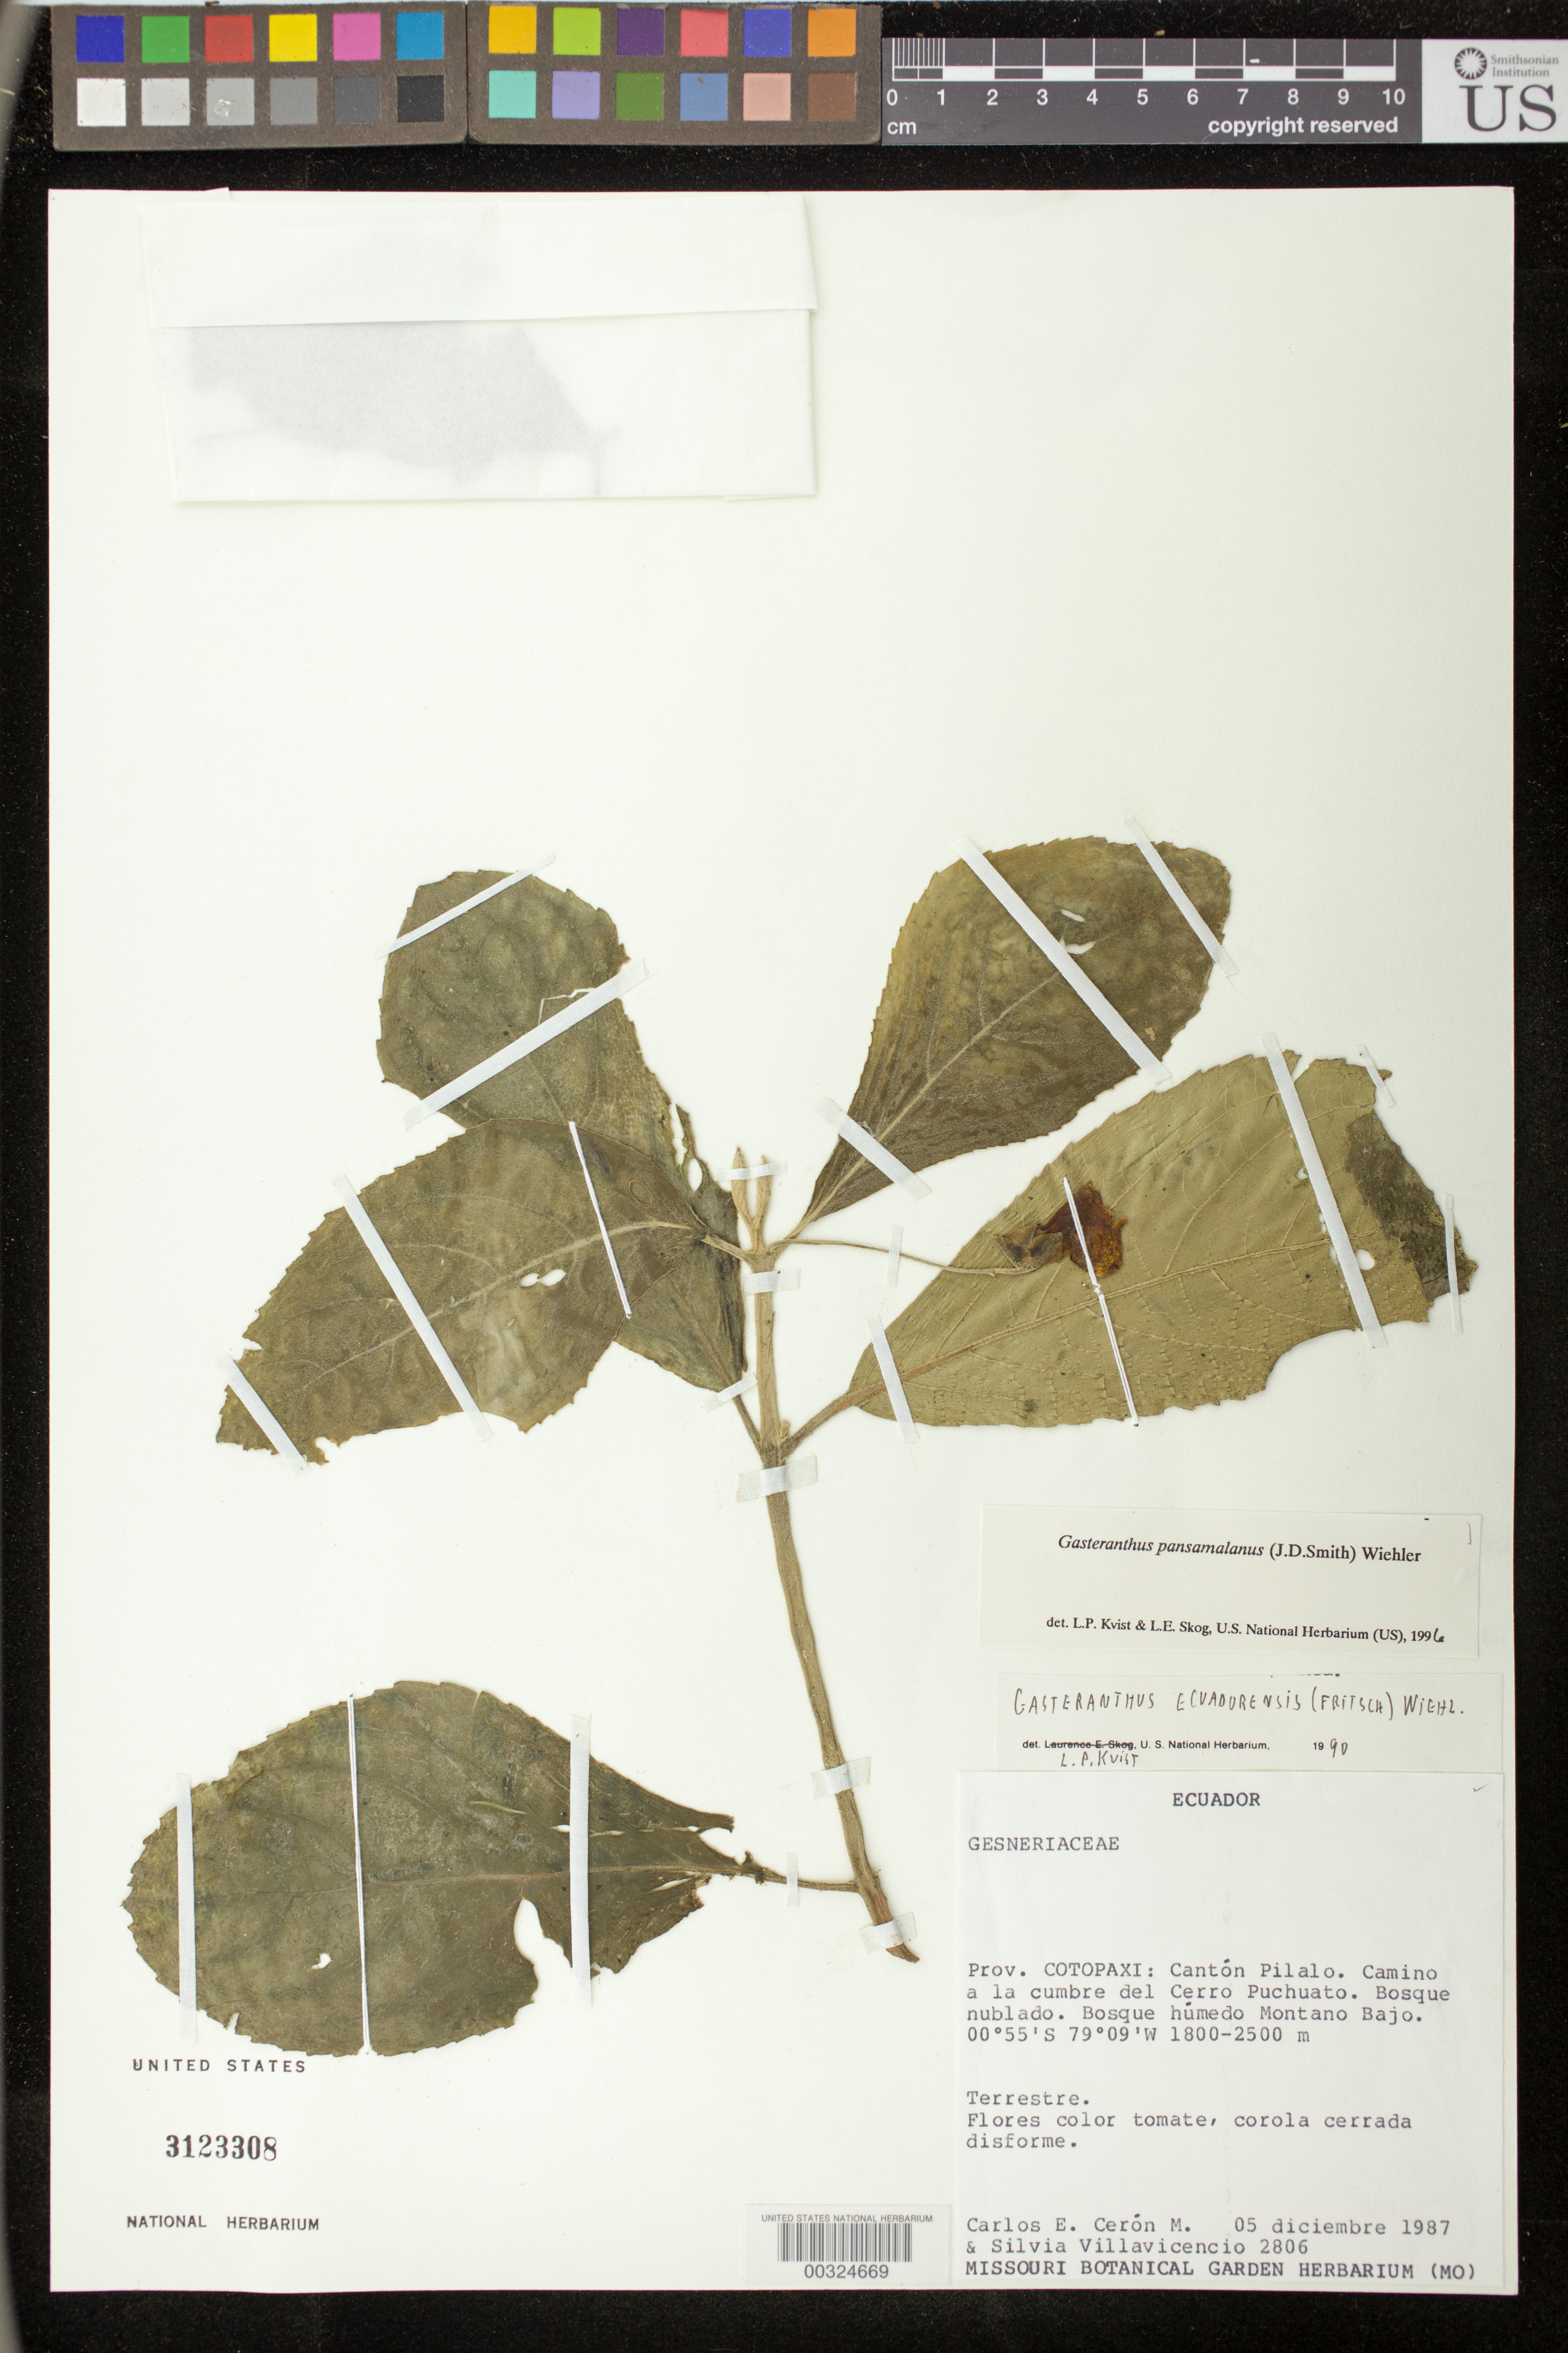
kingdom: Plantae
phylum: Tracheophyta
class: Magnoliopsida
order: Lamiales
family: Gesneriaceae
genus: Gasteranthus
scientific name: Gasteranthus pansamalanus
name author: (Donn. Sm.) Wiehler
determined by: Skog, Laurence E.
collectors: C. E. Cerón M. & S. Villavicencio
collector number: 2806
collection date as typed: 05 Dec 1987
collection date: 1987-12-05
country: Ecuador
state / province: Cotopaxi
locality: Cantón Pilalo, camino a la cumbre del Cerro Puchuato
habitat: Bosque nublado; bosque húmedo montano bajo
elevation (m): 1800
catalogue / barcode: US 3123308